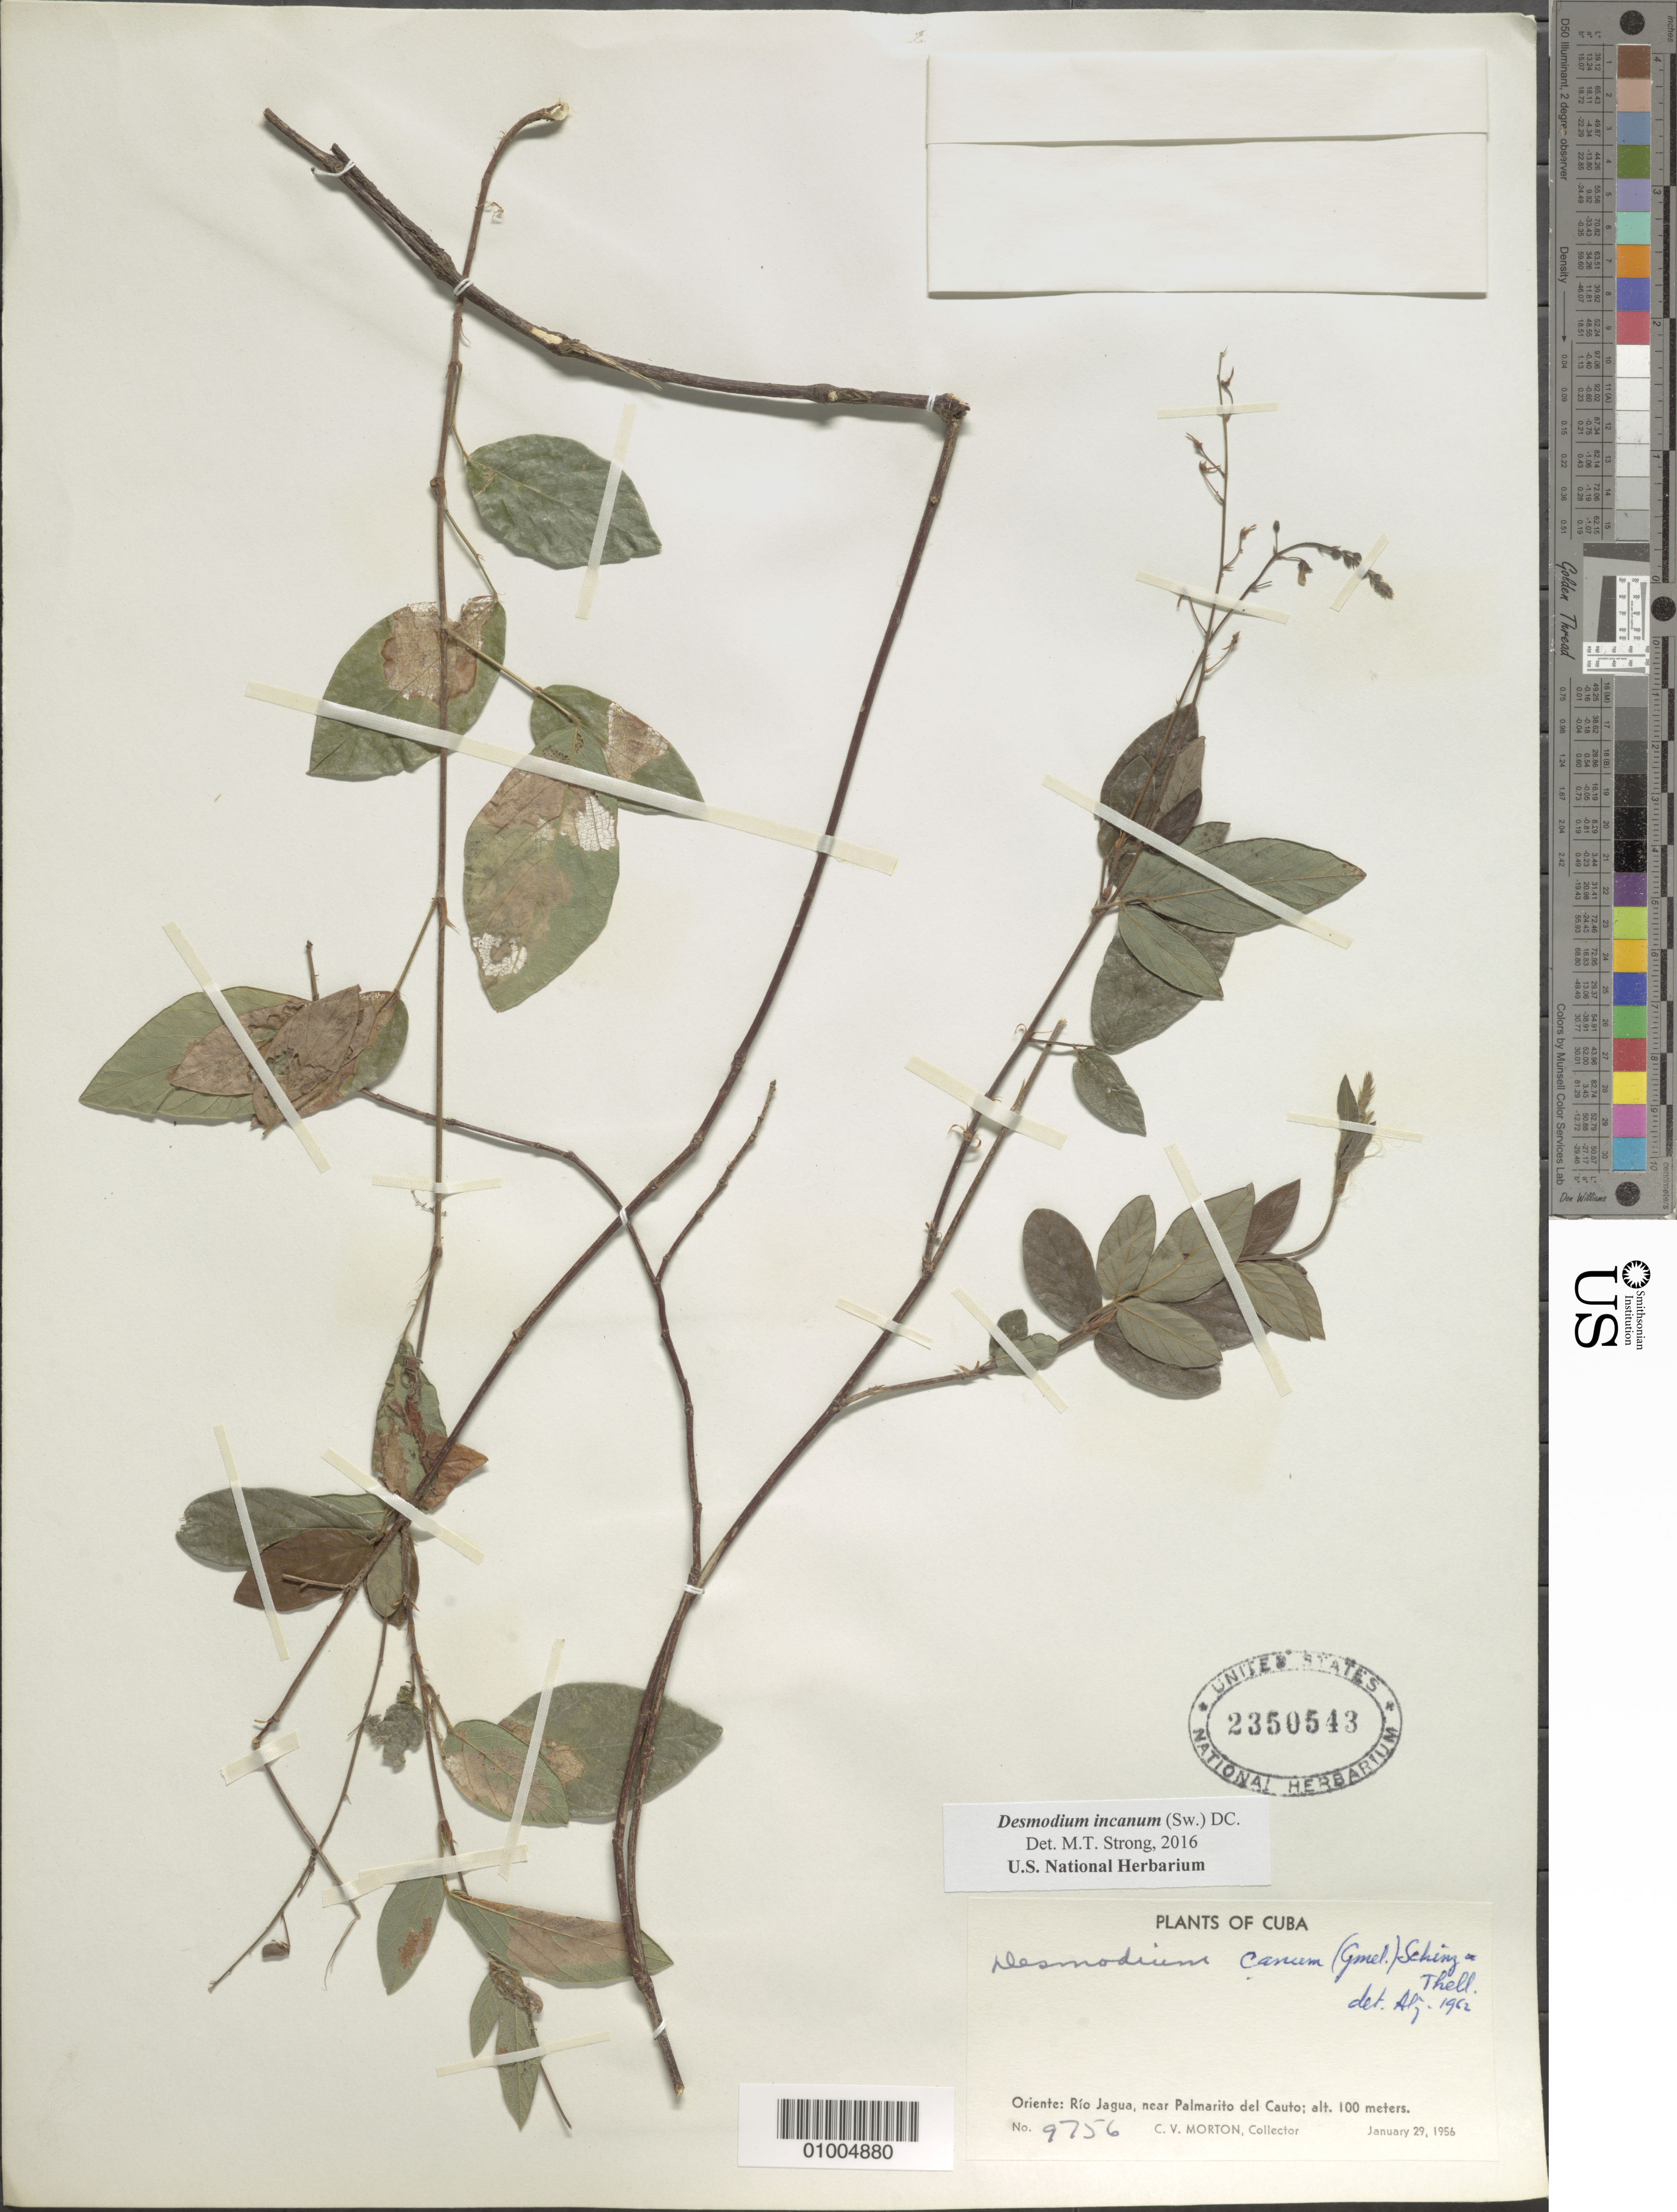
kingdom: Plantae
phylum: Tracheophyta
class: Magnoliopsida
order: Fabales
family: Fabaceae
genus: Desmodium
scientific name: Desmodium incanum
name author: (Sw.) DC.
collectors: C. V. Morton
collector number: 9756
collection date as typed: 29 Jan 1956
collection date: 1956-01-29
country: Cuba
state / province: Matanzas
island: Cuba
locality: Rio Jagua, near Palmarito del Cauto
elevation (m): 100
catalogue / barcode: US 2350543